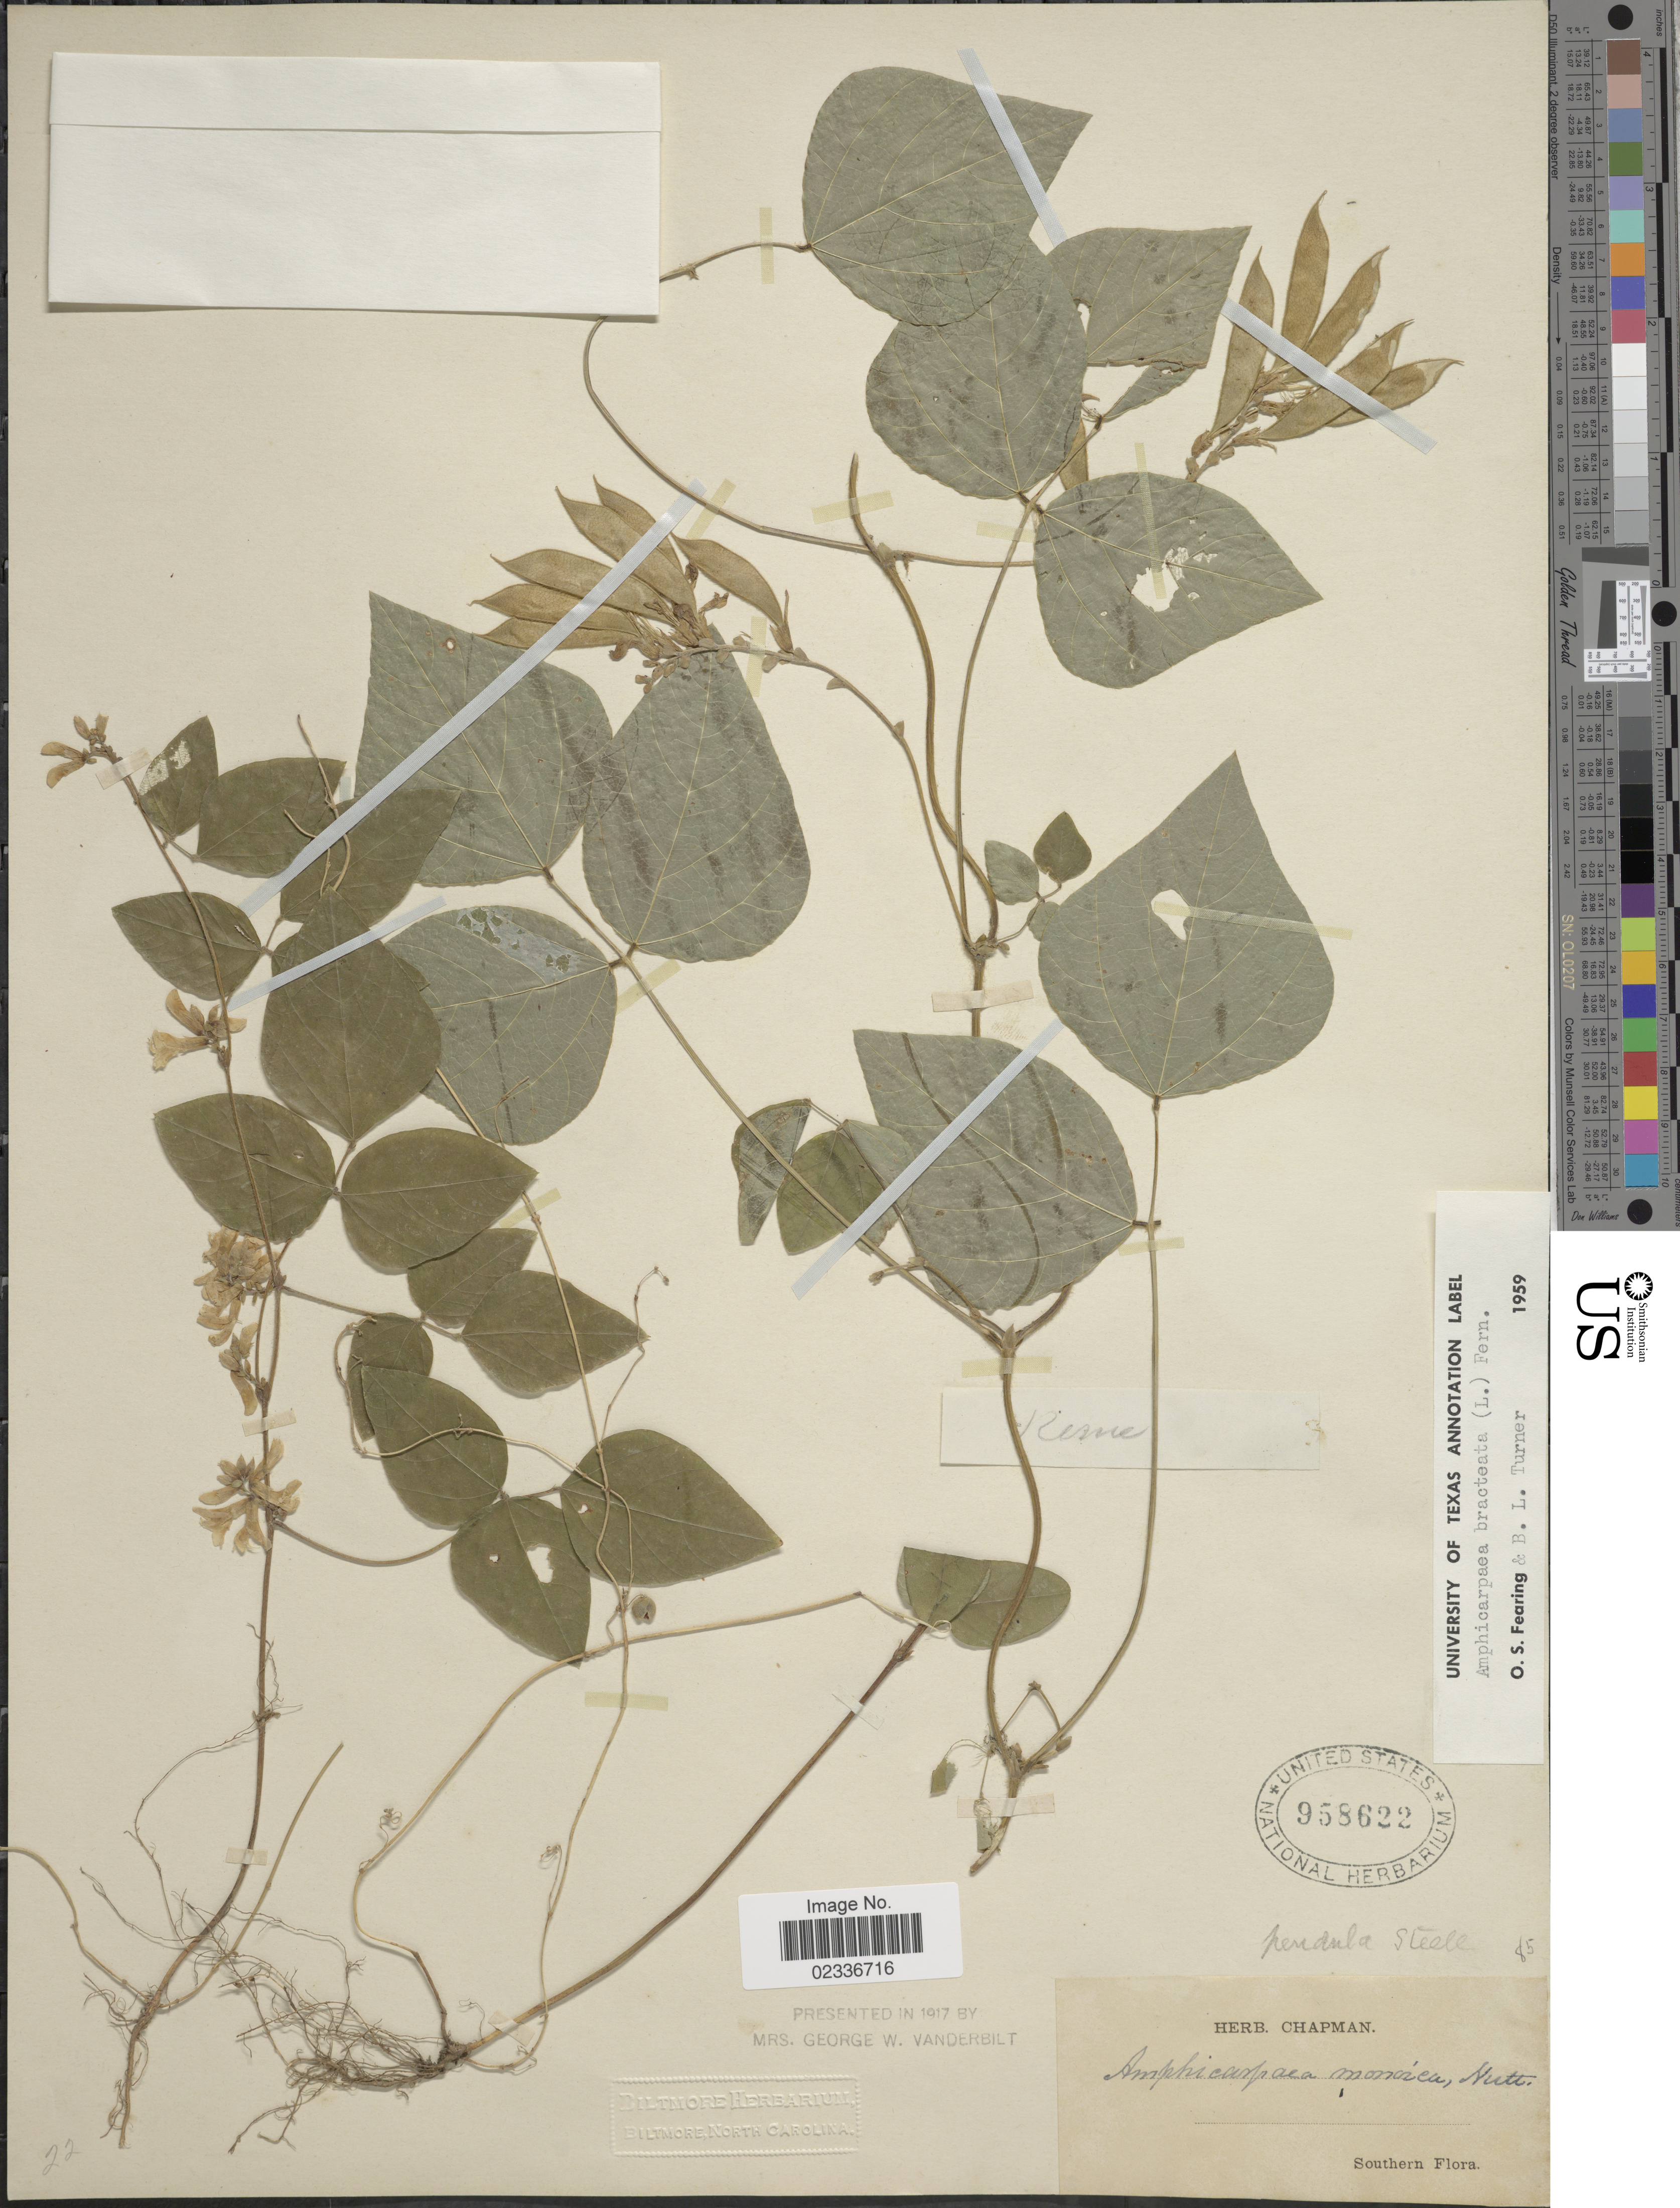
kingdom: Plantae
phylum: Tracheophyta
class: Magnoliopsida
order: Fabales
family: Fabaceae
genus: Amphicarpaea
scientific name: Amphicarpaea bracteata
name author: (L.) Fernald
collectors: ex herb. Chapman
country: United States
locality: Southern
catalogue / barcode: US 958622